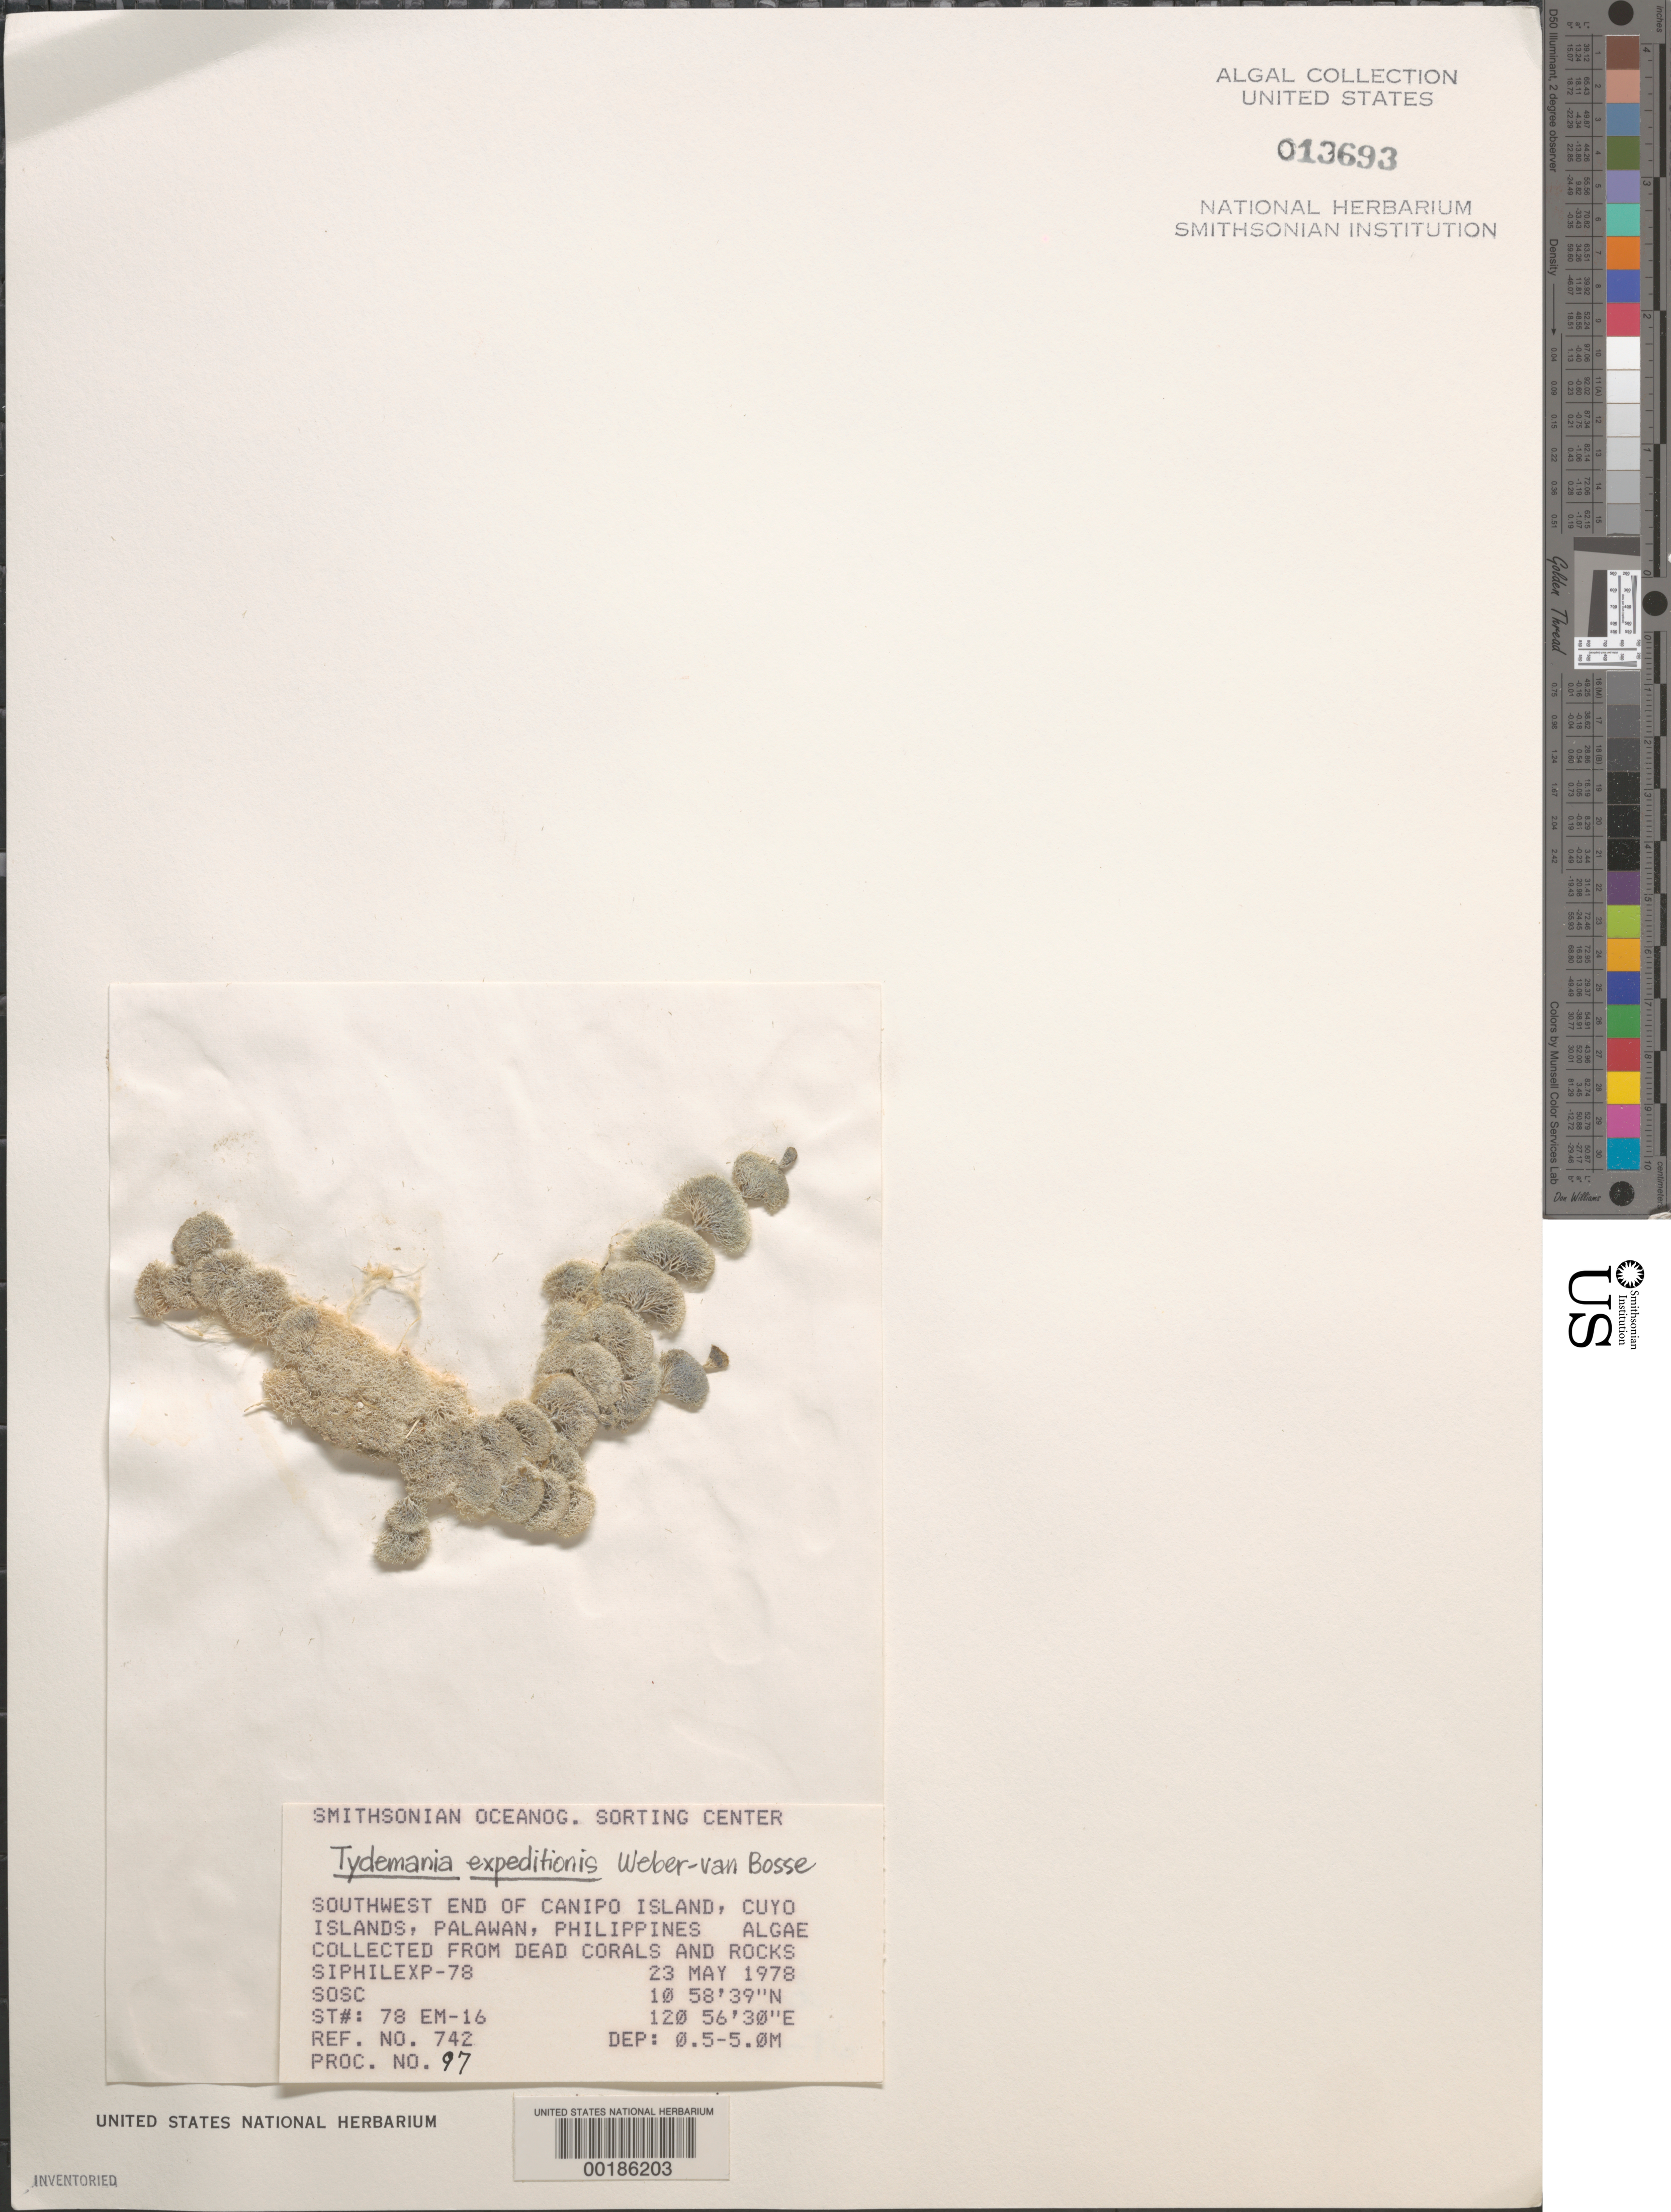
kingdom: Plantae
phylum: Chlorophyta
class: Ulvophyceae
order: Bryopsidales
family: Udoteaceae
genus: Tydemania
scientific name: Tydemania expeditionis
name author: Weber Bosse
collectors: SOSC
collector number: Station 78 Em-16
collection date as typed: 23 May 1978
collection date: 1978-05-23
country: Philippines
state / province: Mimaropa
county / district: Palawan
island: Canipo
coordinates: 10 58' 39" N, 120 56' 30" E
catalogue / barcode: US 13693